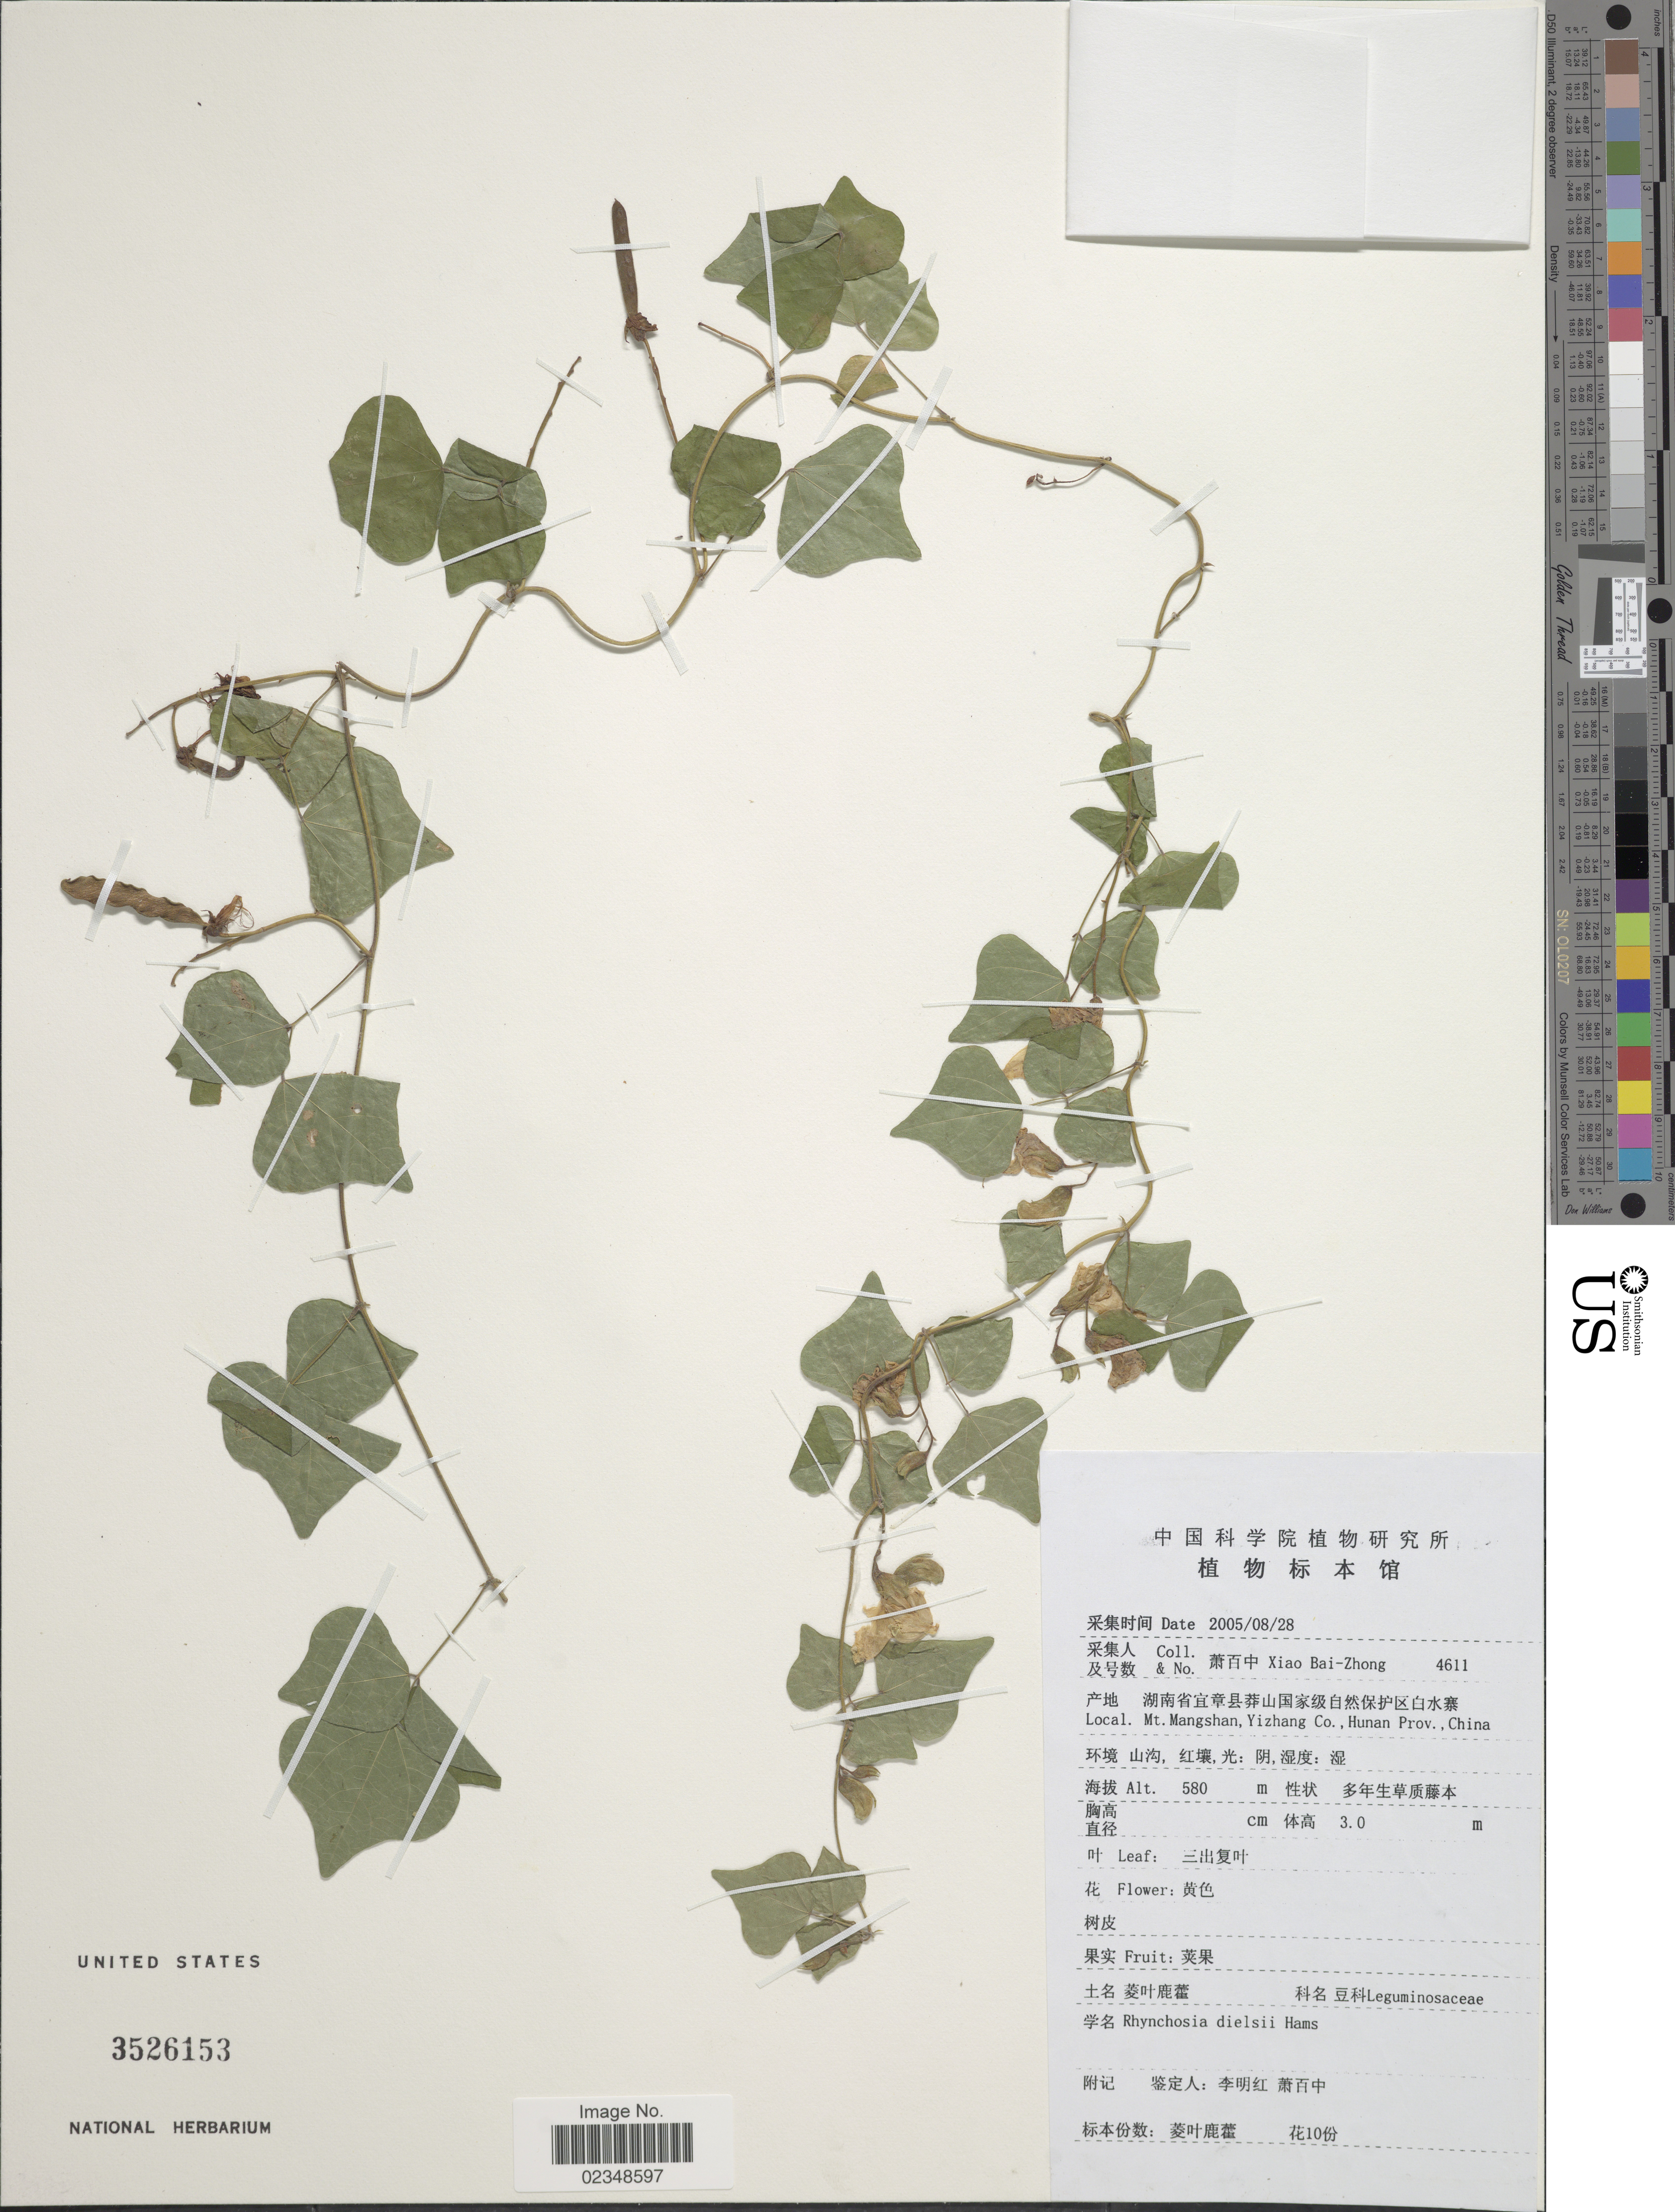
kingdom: Plantae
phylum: Tracheophyta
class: Magnoliopsida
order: Fabales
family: Fabaceae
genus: Rhynchosia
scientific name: Rhynchosia dielsii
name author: Harms ex Diels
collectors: B. Z. Xiao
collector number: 4611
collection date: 2005-08-28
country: China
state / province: Hunan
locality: Mt. Mangshan, Yizhang Co.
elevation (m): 580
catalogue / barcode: US 3526153